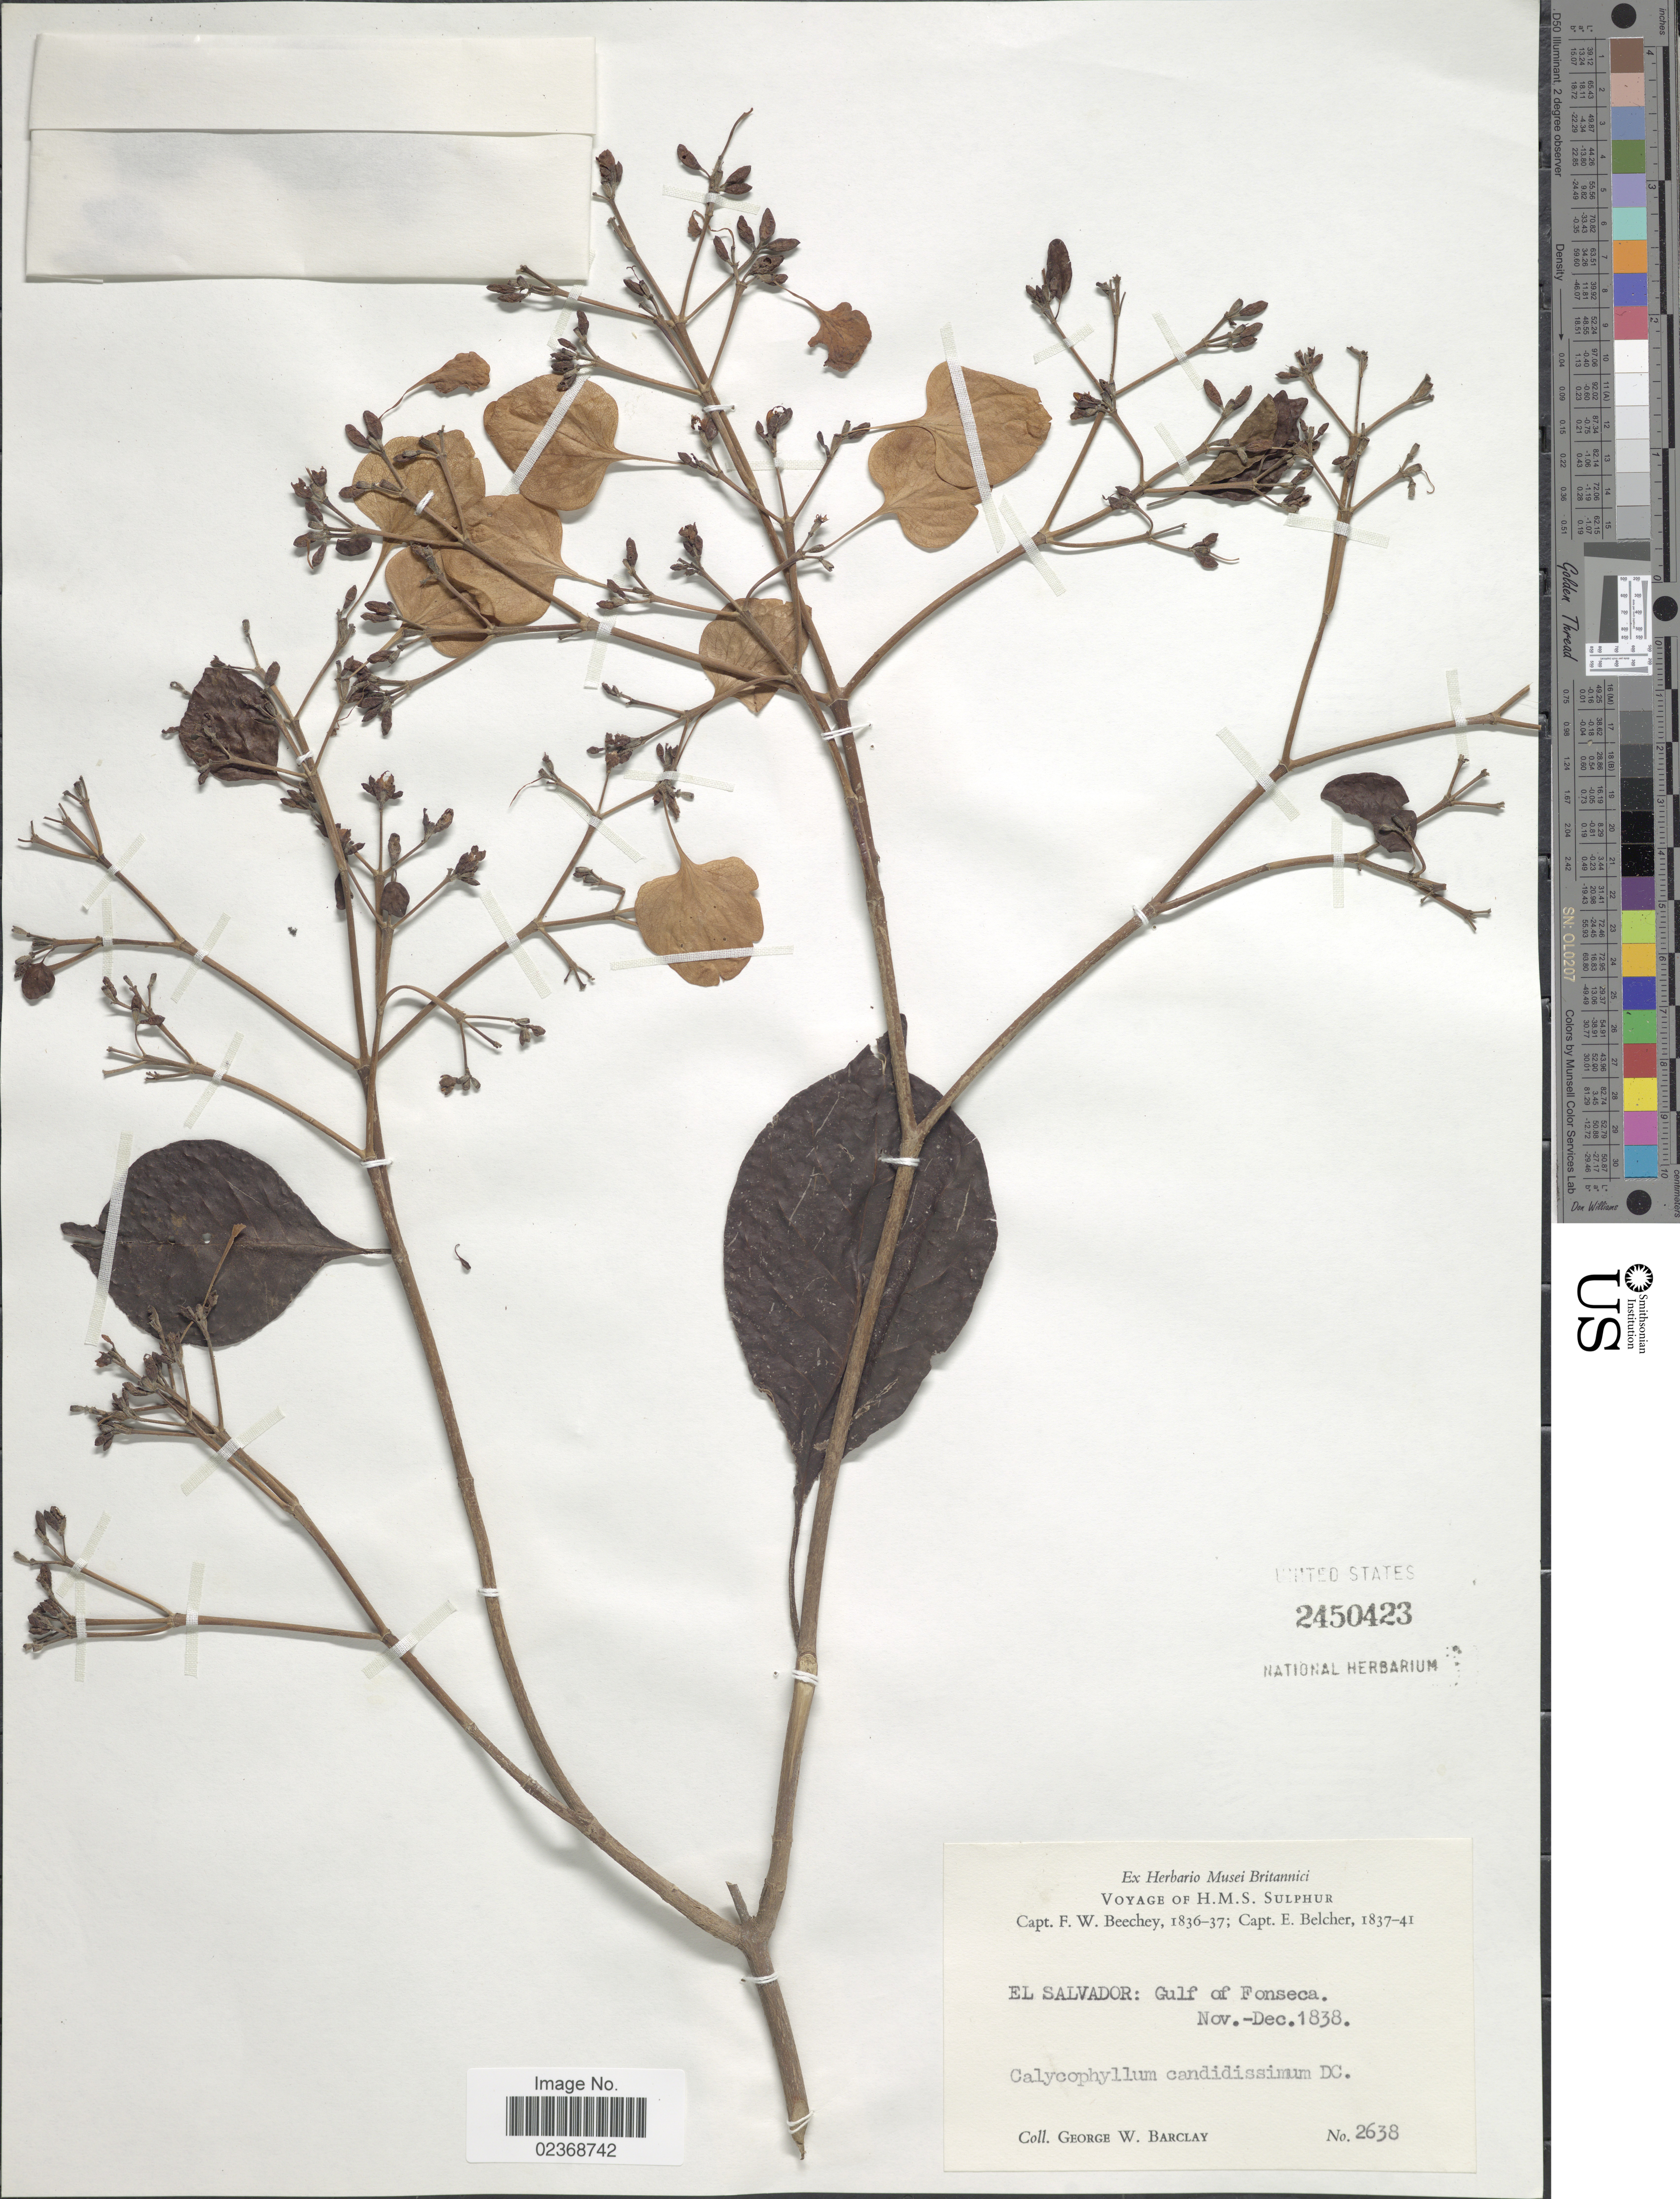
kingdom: Plantae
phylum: Tracheophyta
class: Magnoliopsida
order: Gentianales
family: Rubiaceae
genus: Calycophyllum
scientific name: Calycophyllum candidissimum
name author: (Vahl) DC.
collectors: G. W. Barclay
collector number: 2638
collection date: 1838-11/1838-12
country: El Salvador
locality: Gulf of Fonseca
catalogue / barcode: US 2450423